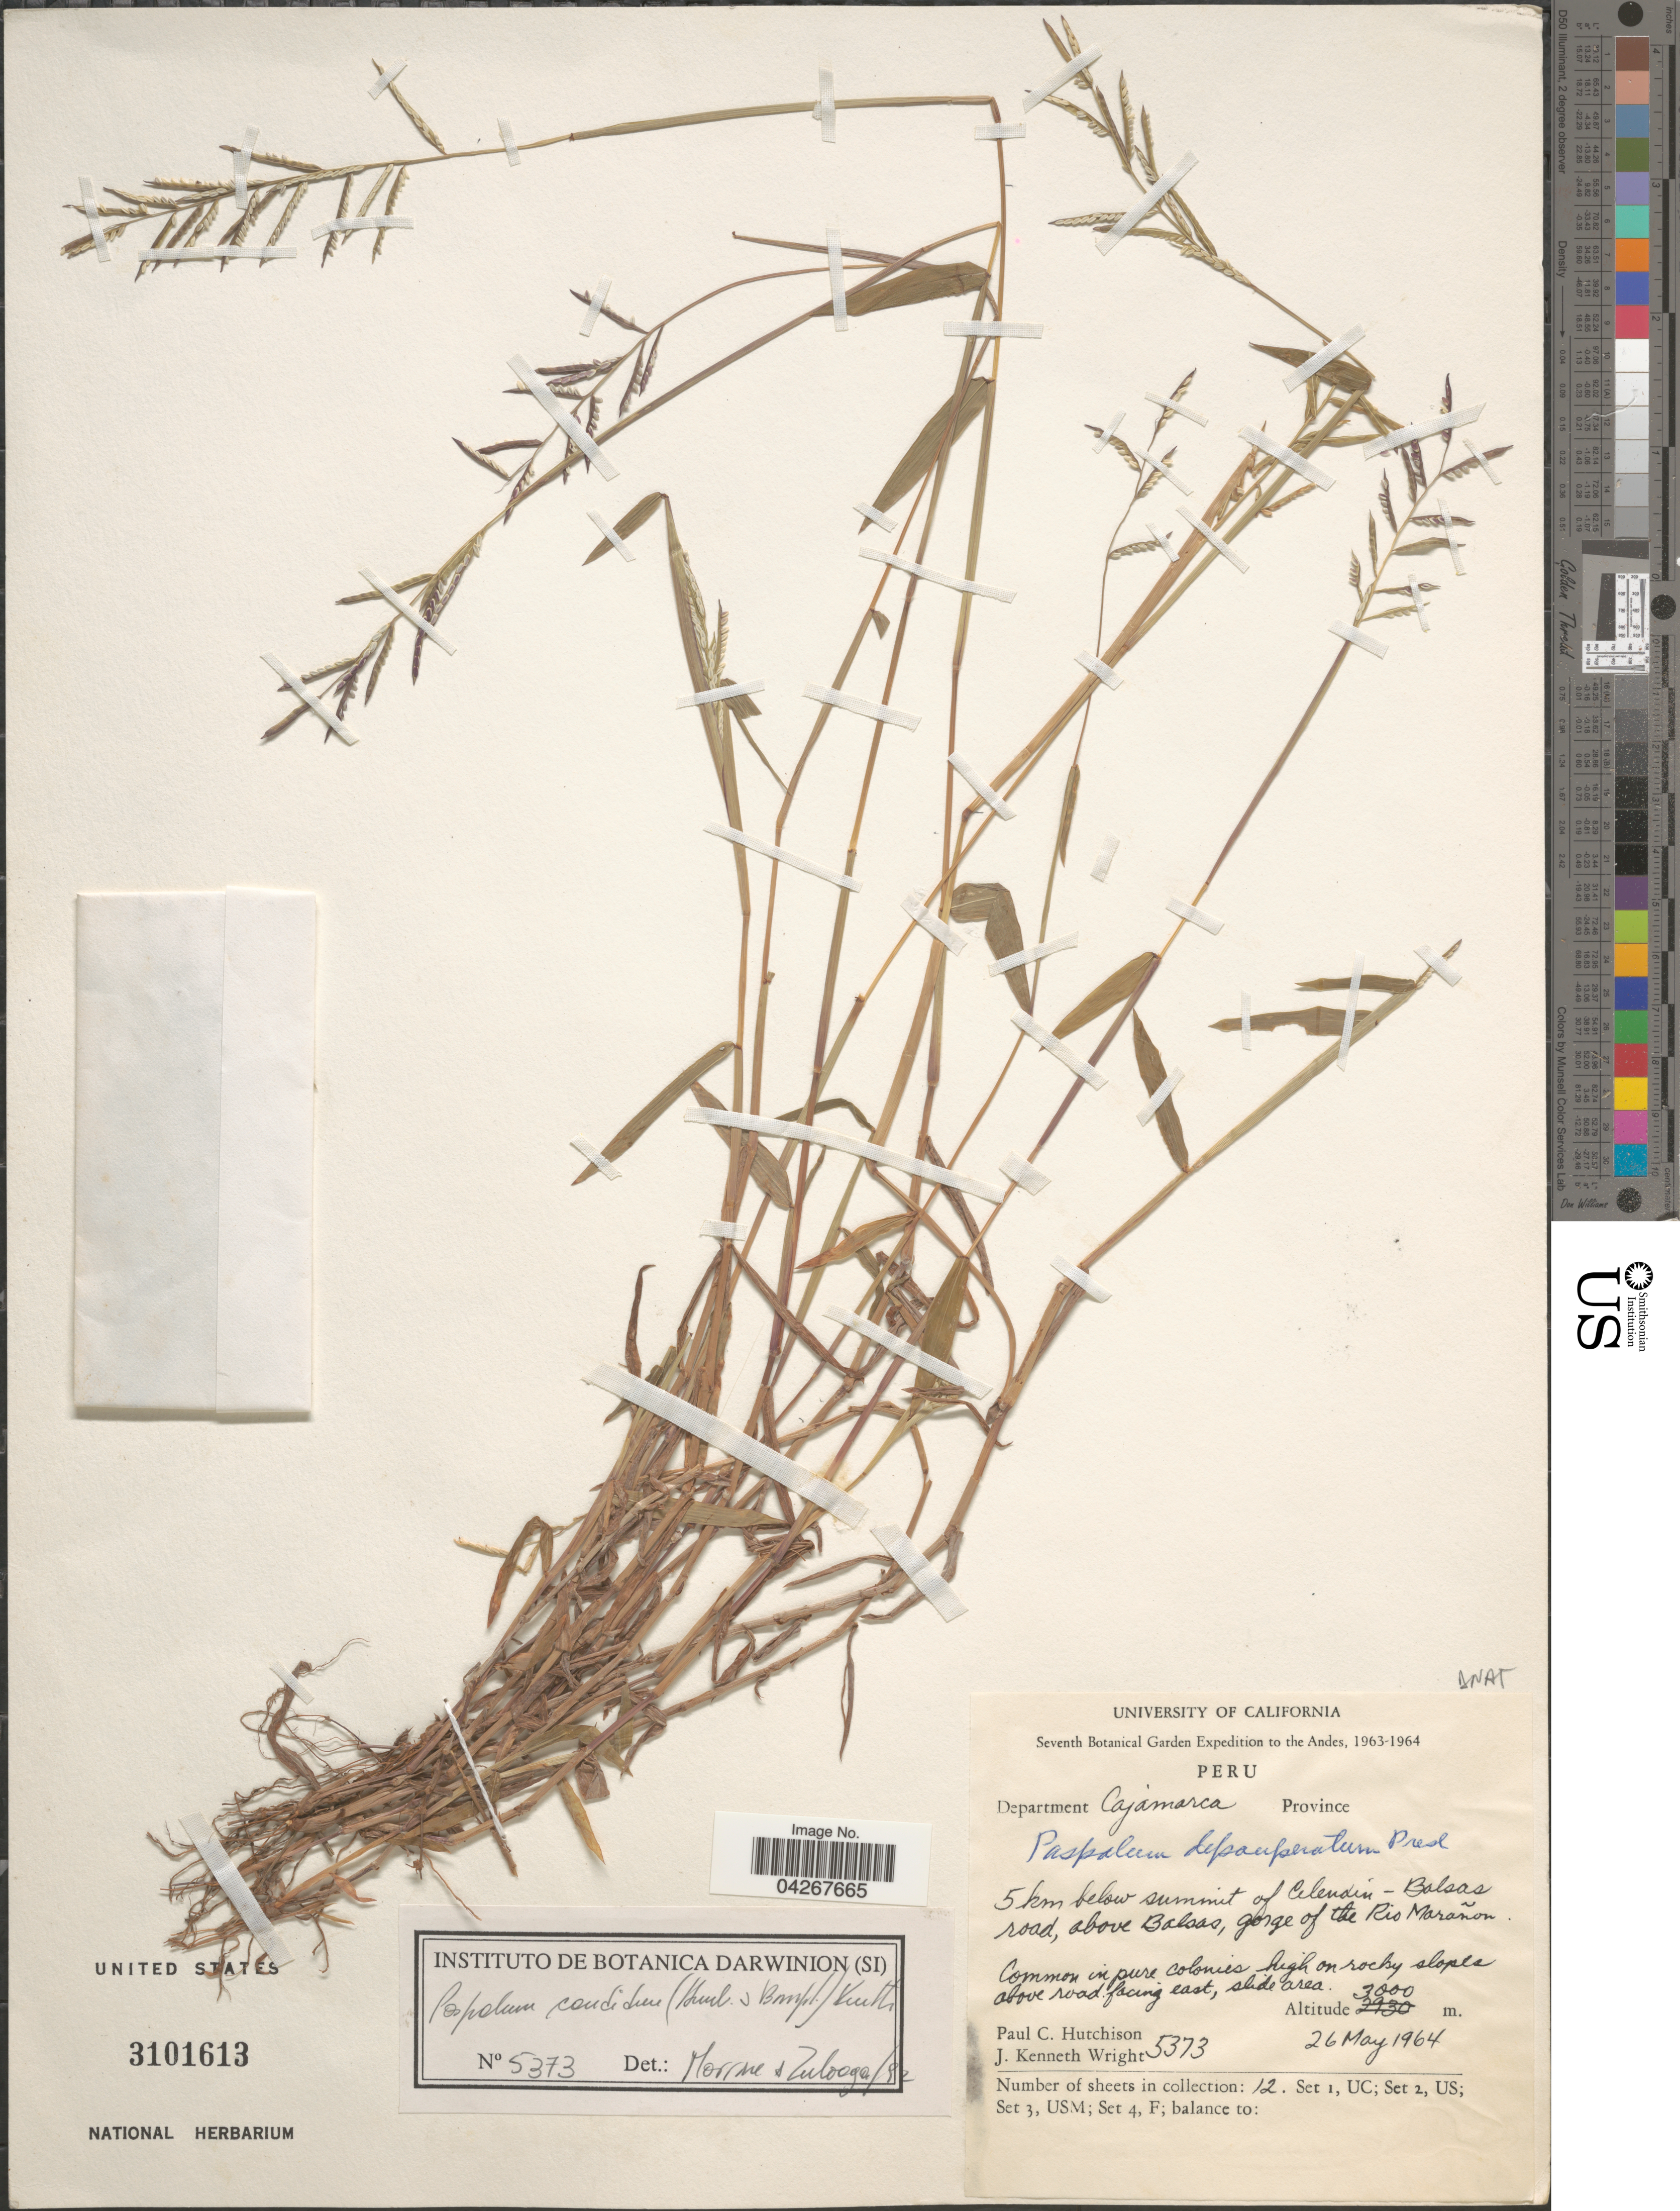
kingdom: Plantae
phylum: Tracheophyta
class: Liliopsida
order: Poales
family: Poaceae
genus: Paspalum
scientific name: Paspalum candidum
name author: (Humb. & Bonpl. ex Fleugge) Kunth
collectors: P. C. Hutchison & J. K. Wright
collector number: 5373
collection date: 1964-05-26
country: Peru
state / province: Cajamarca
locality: Seventh Botanical Garden Expedition to the Andes, 1963-1964. Department Cajamarca. 5 km below summit of Celendín-Balsas road, above Balsas, gorge of the Rio Marañon.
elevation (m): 3000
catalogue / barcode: US 3101613